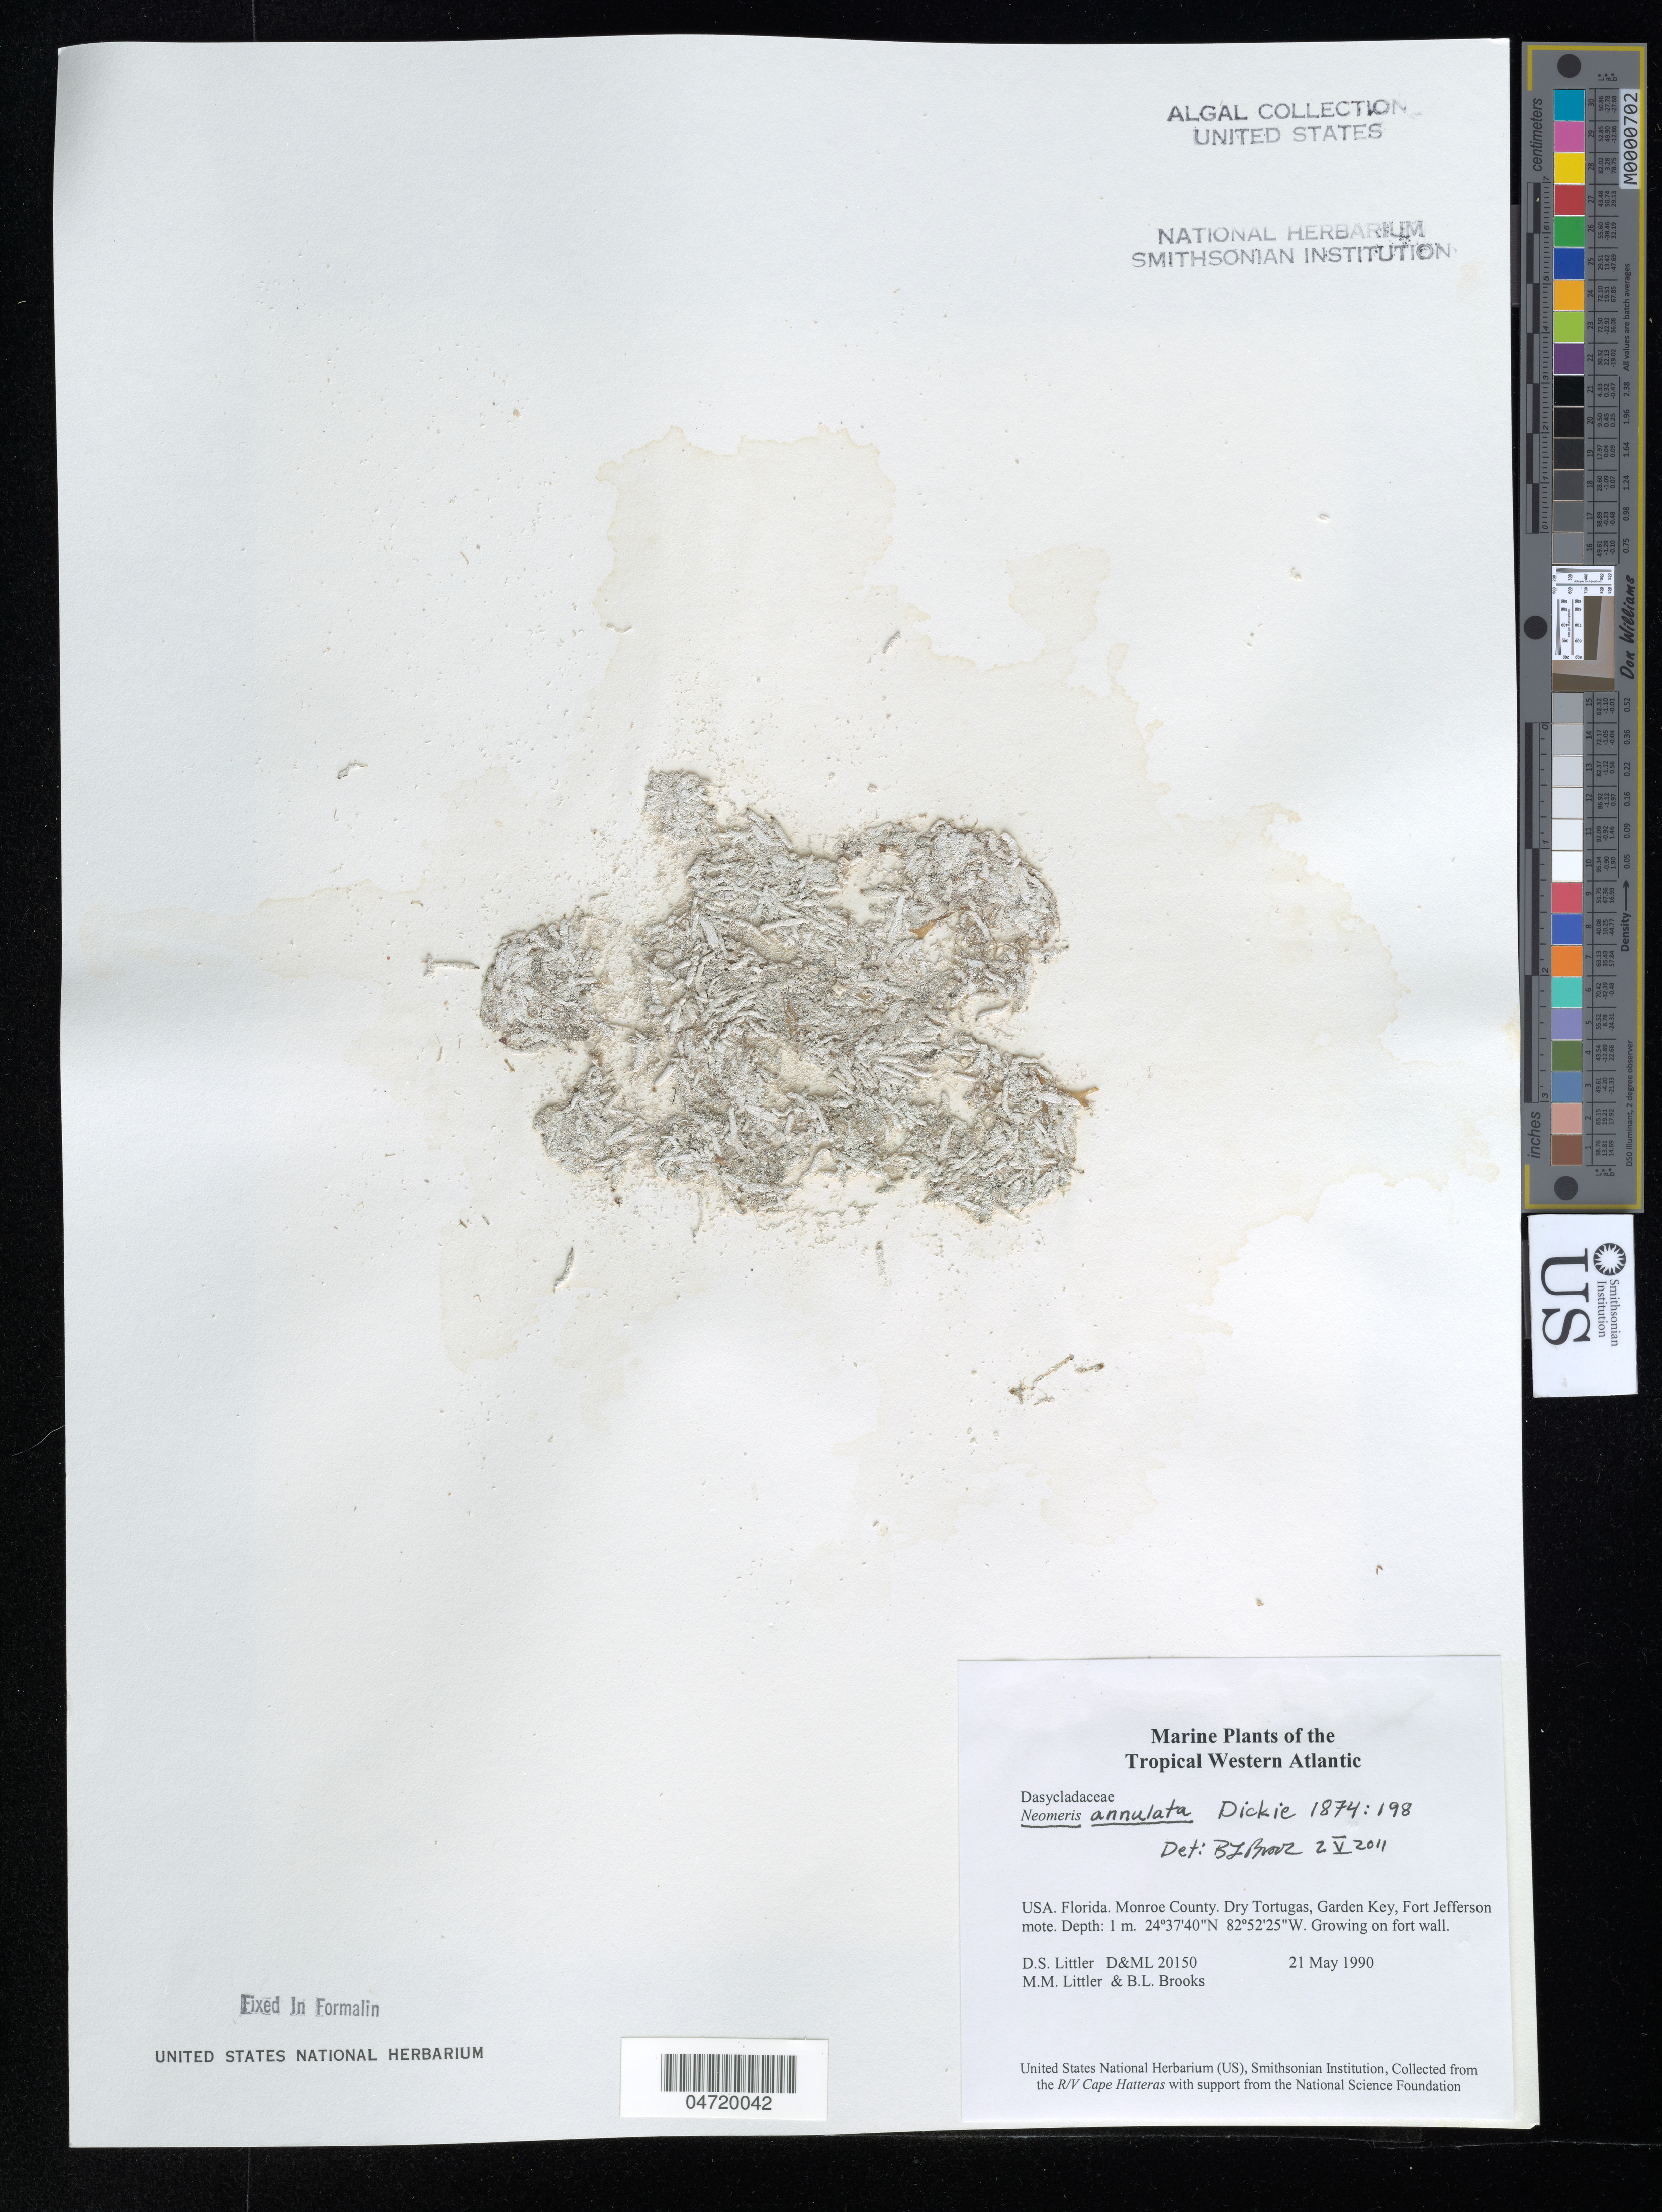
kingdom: Plantae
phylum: Chlorophyta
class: Ulvophyceae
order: Dasycladales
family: Dasycladaceae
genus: Neomeris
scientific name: Neomeris annulata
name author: Dickie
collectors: D. S. Littler, M. M. Littler & B. Brooks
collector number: D&ML20150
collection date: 1990-05-21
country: United States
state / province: Florida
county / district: Monroe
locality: The Tropical Western Atlantic. Monroe County. Dry Tortugas, Garden Key, Fort Jefferson mote.